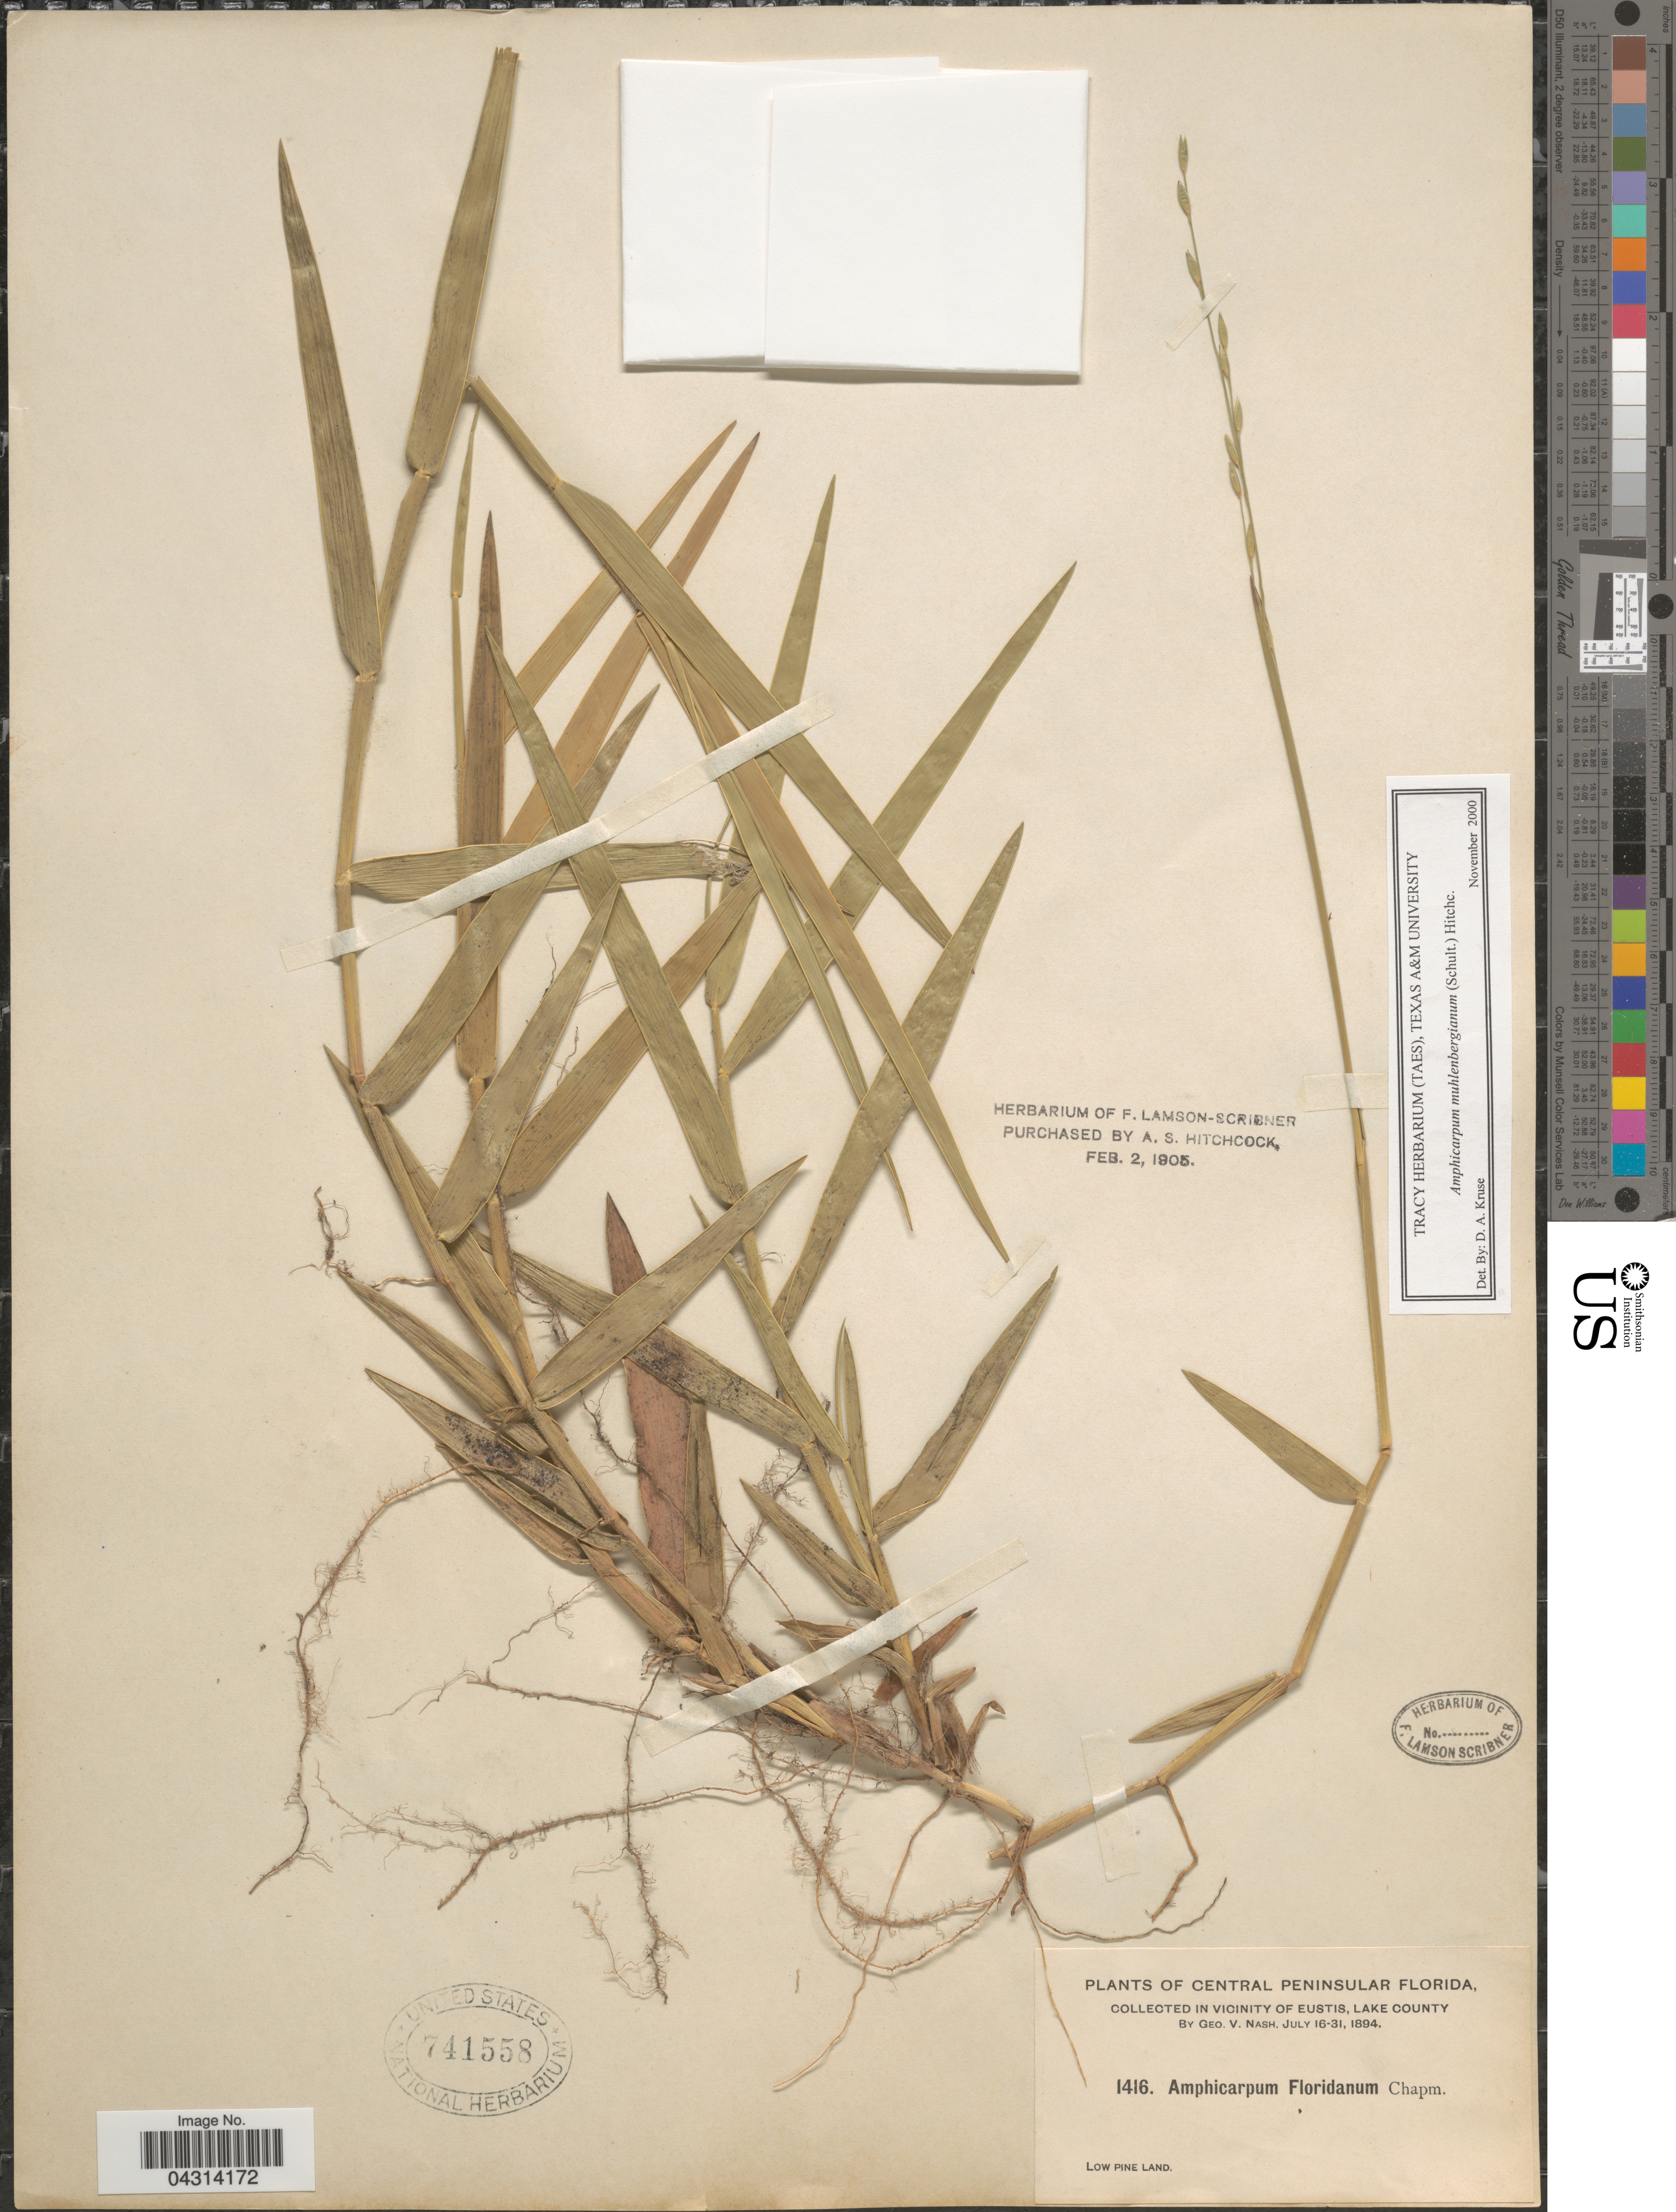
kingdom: Plantae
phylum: Tracheophyta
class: Liliopsida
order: Poales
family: Poaceae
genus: Amphicarpum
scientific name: Amphicarpum muhlenbergianum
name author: (Schult.) Hitchc.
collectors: G. V. Nash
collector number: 1416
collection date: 1894-07-16/1894-07-31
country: United States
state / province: Florida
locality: Central Peninsular Florida. In vicinity of Eustis, Lake County.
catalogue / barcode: US 741558